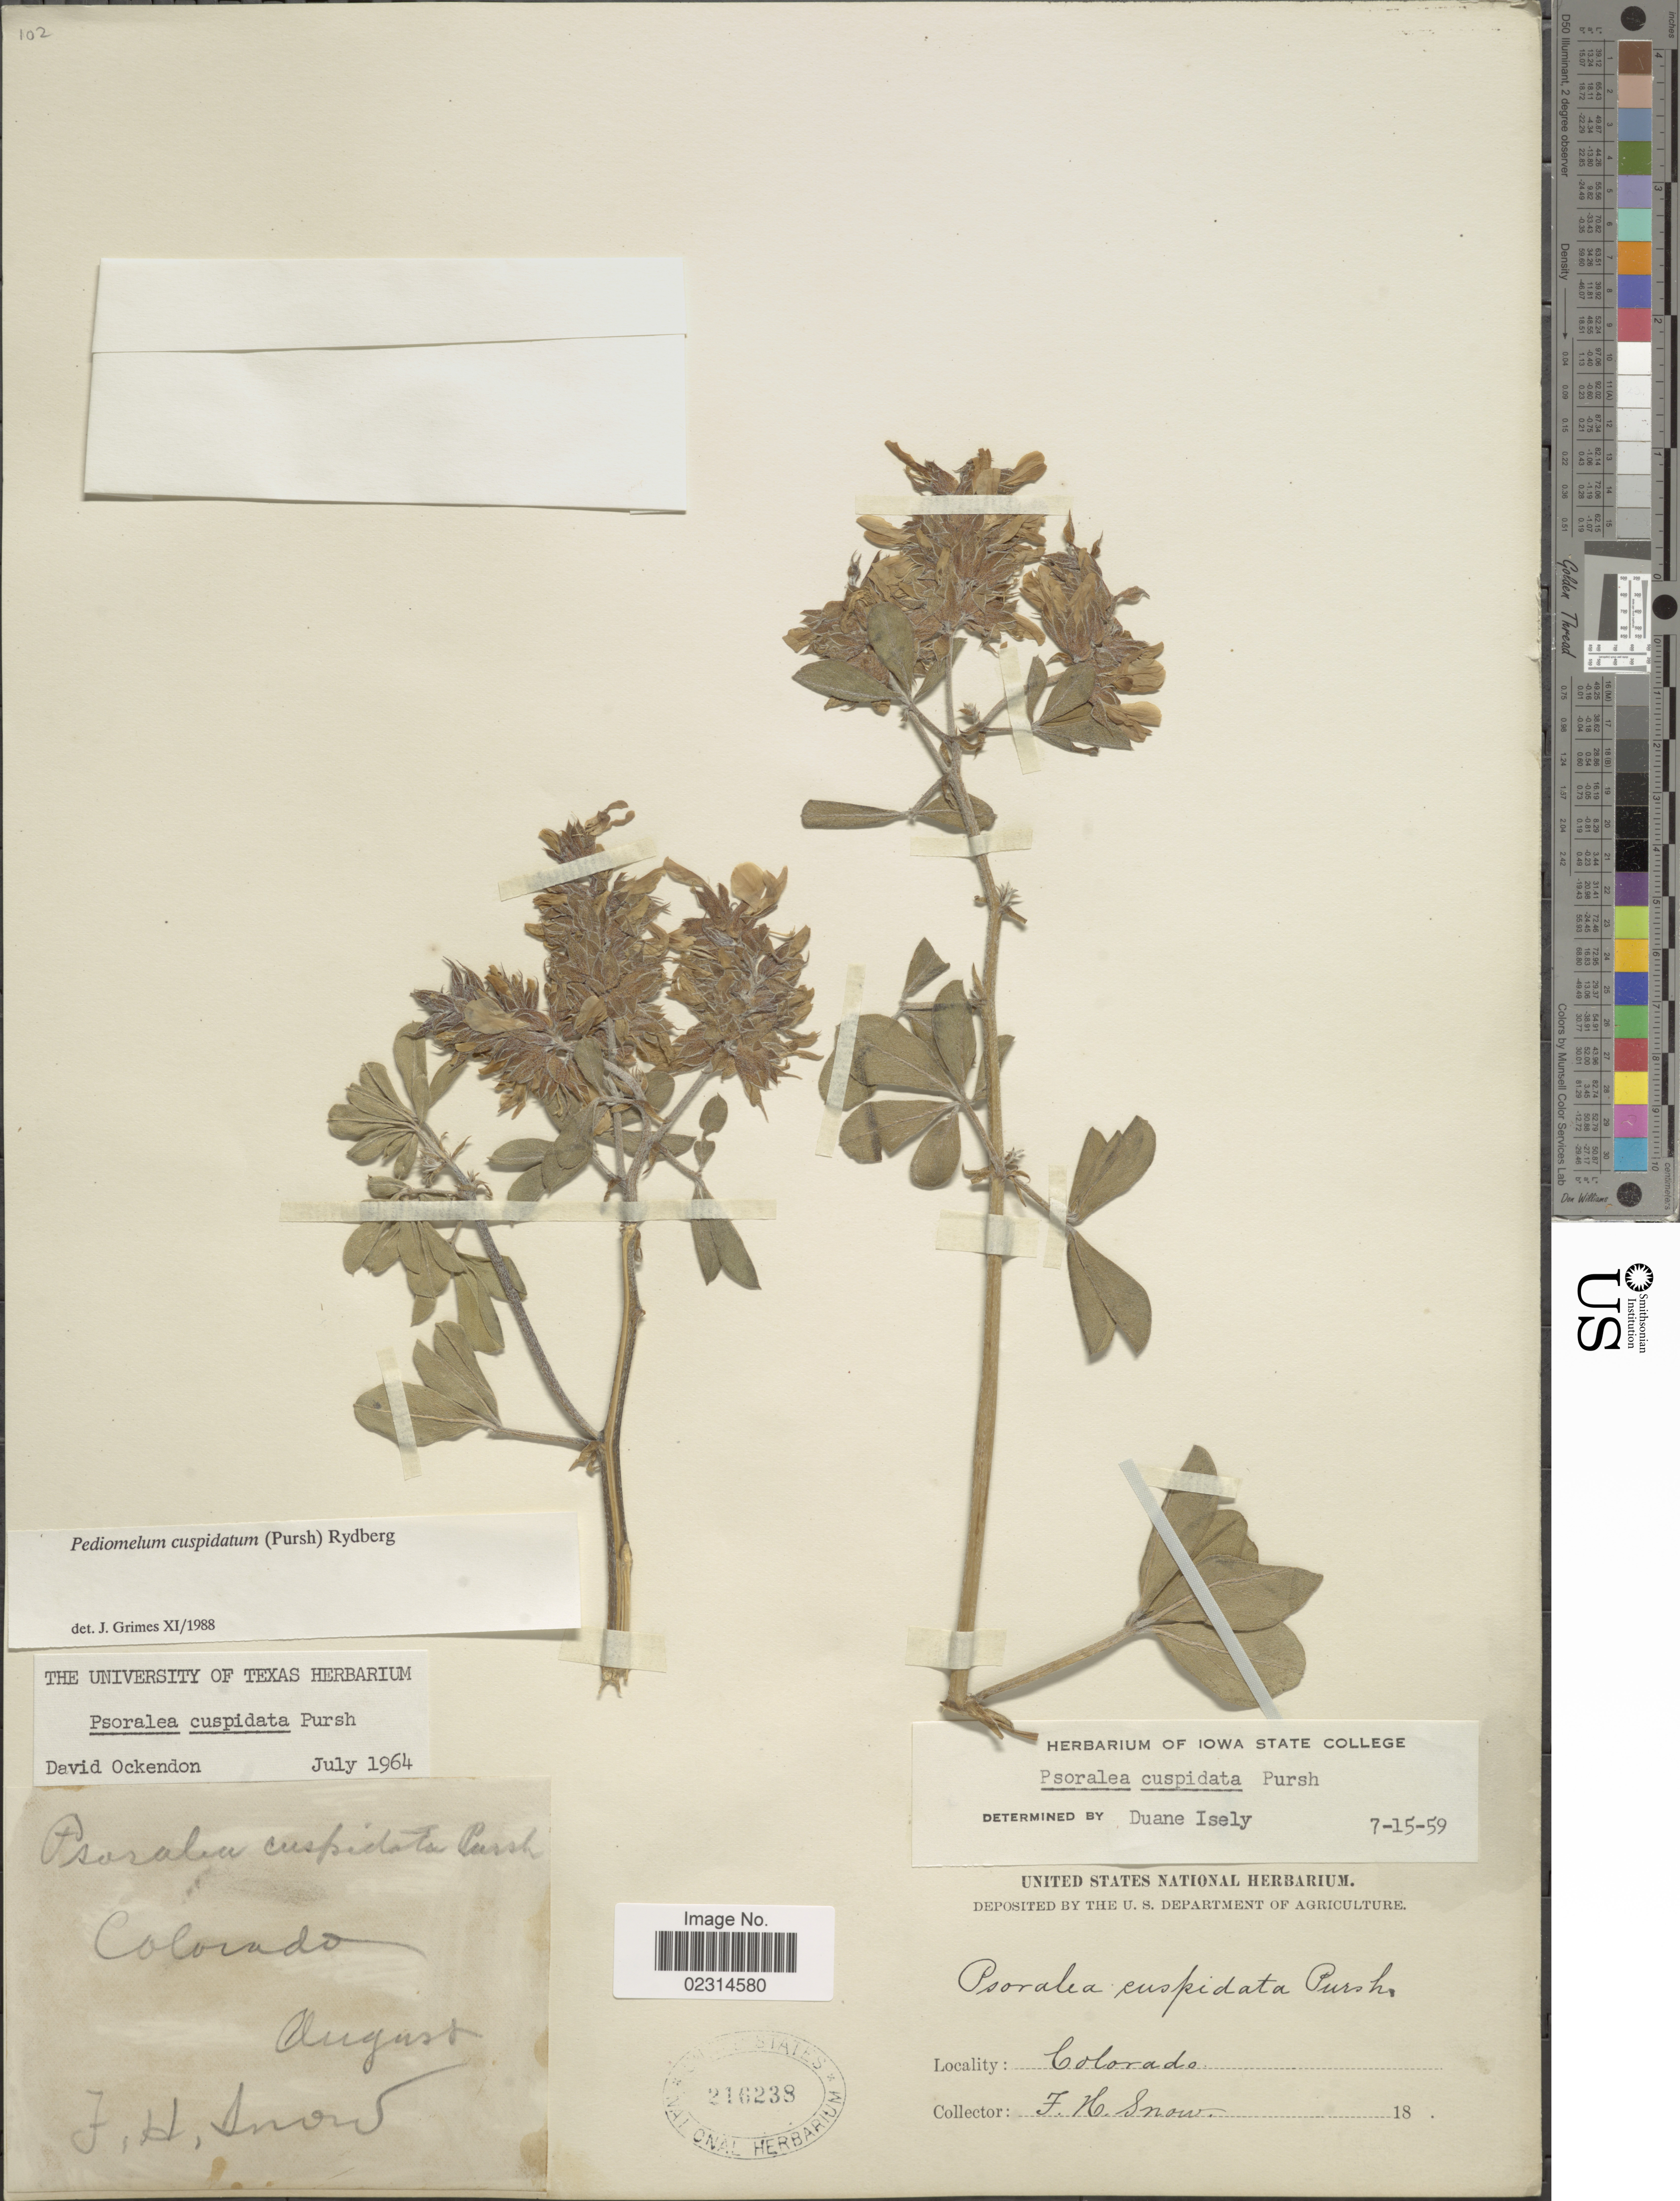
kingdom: Plantae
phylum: Tracheophyta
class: Magnoliopsida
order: Fabales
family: Fabaceae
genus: Pediomelum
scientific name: Pediomelum cuspidatum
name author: (Pursh) Rydb.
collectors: F. H. Snow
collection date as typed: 18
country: United States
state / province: Colorado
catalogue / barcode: US 216238